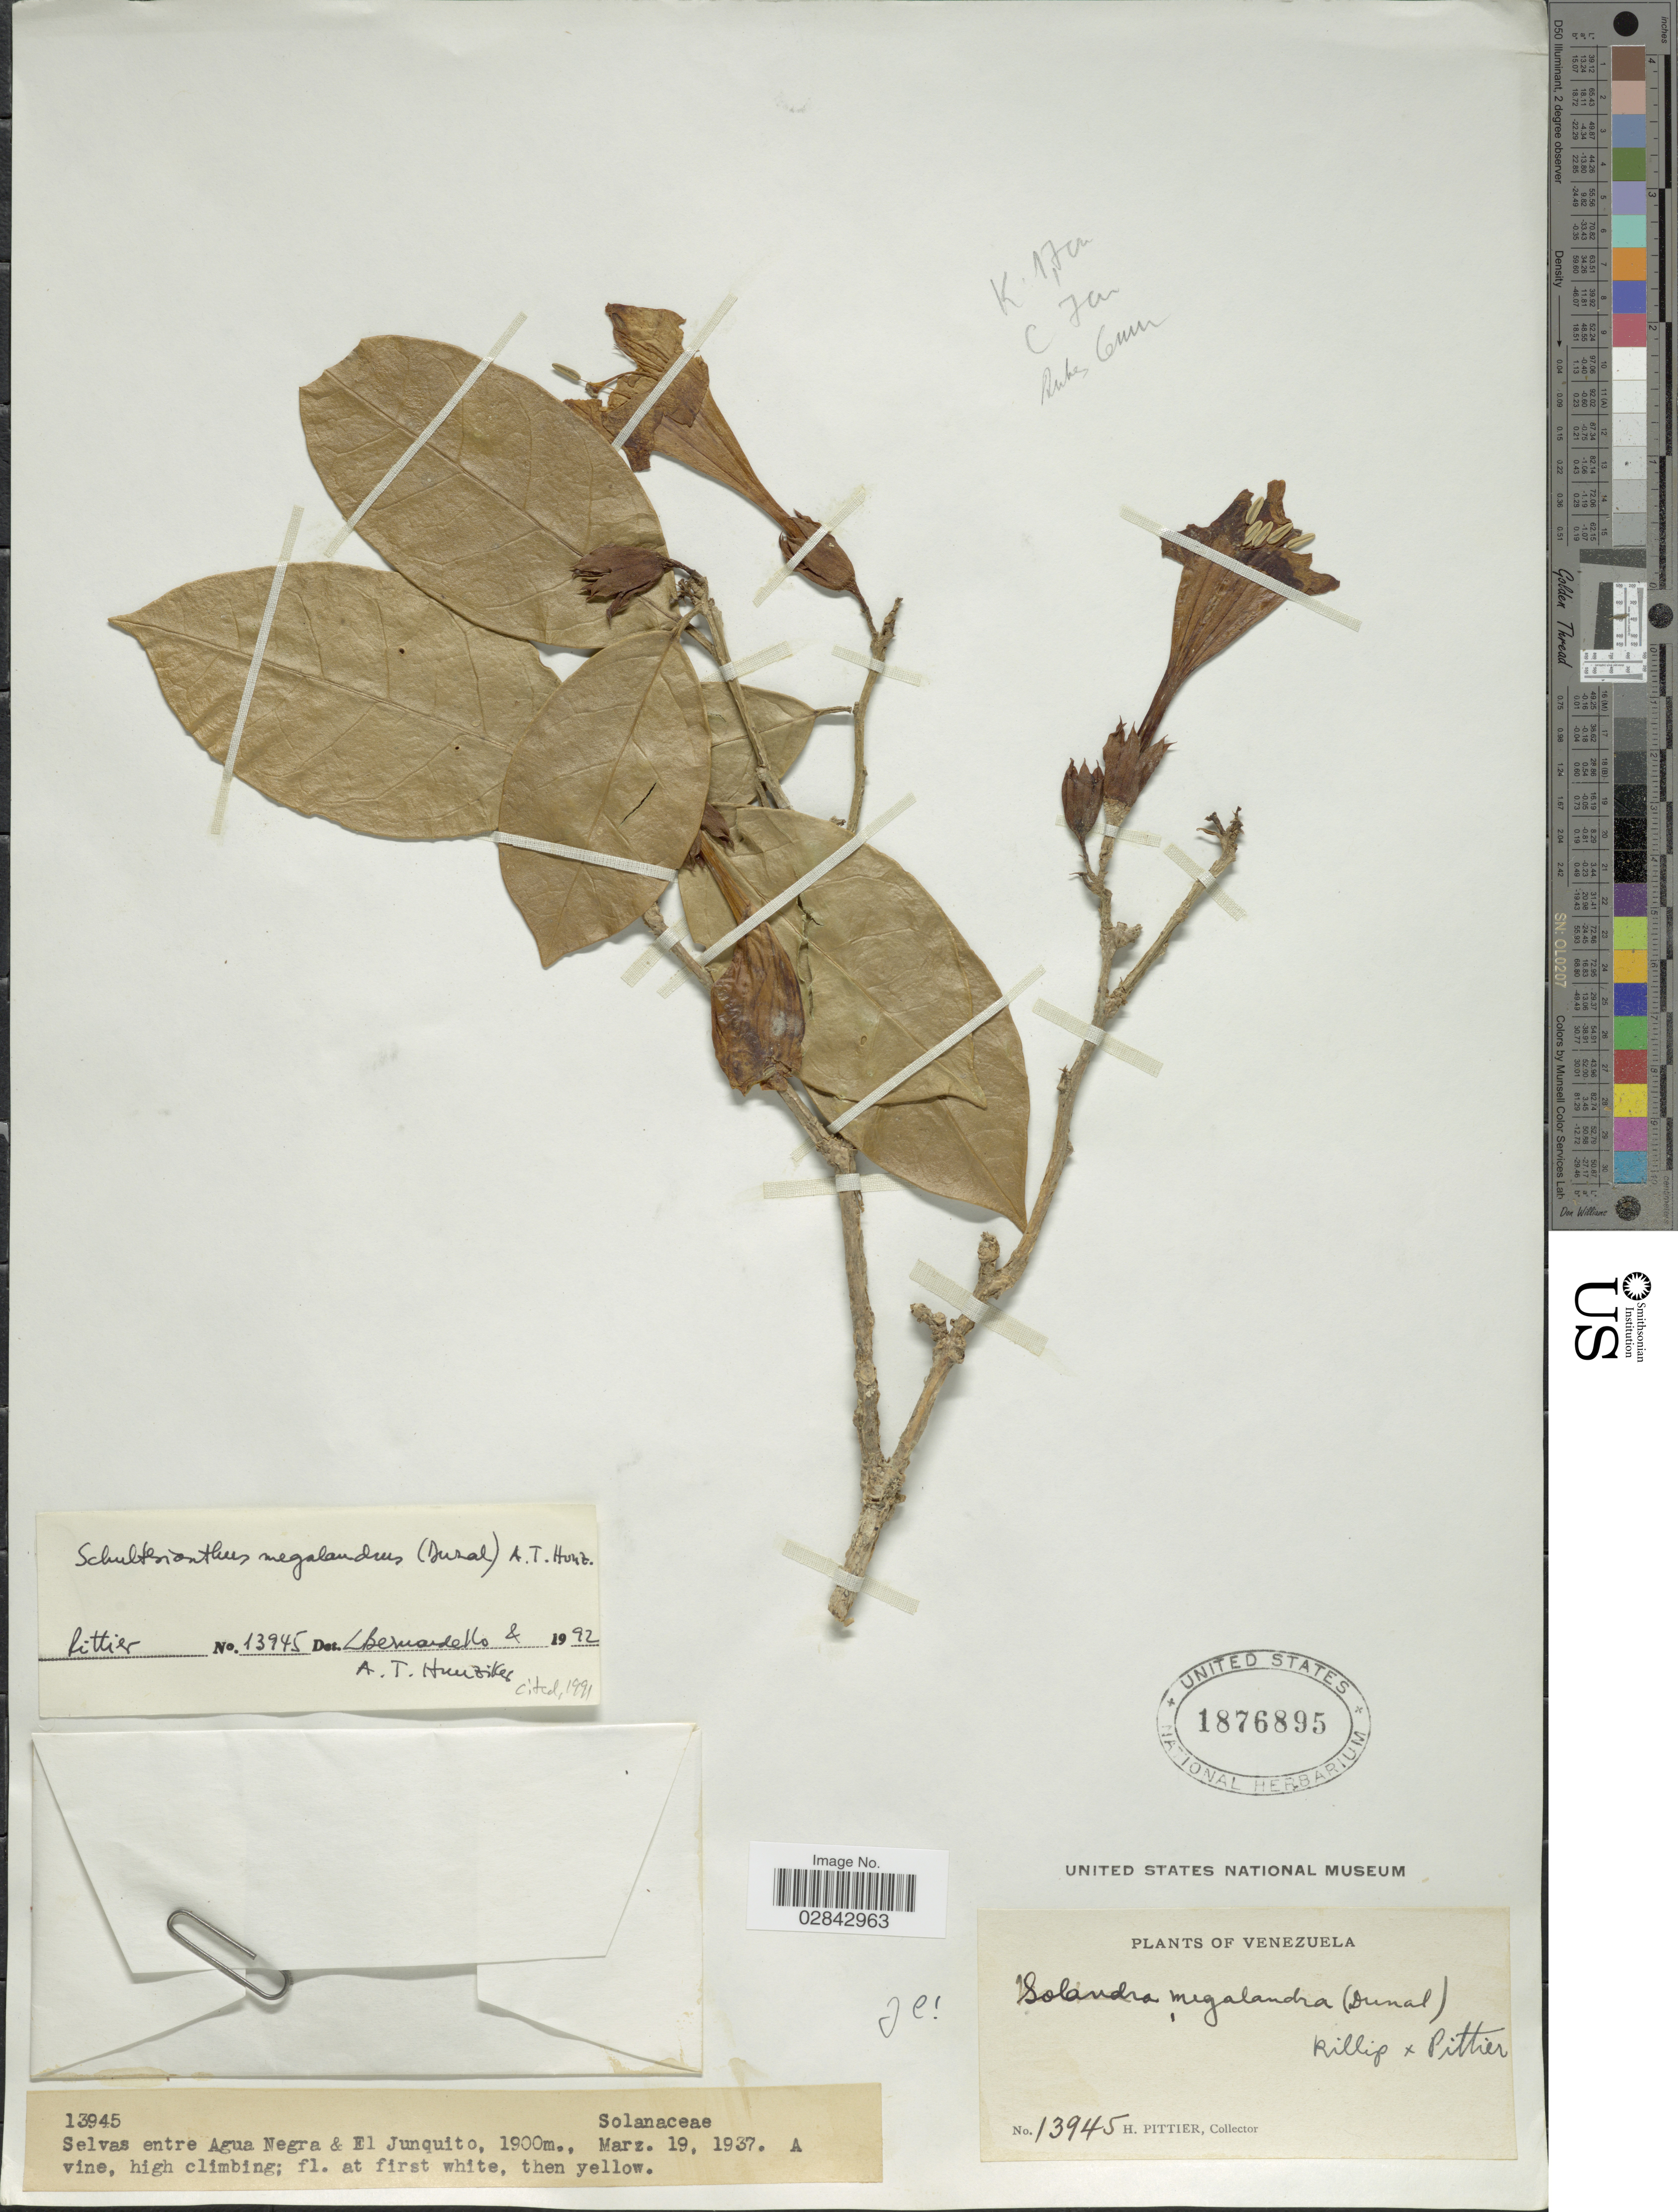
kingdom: Plantae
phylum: Tracheophyta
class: Magnoliopsida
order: Solanales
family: Solanaceae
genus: Schultesianthus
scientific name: Schultesianthus megalandrus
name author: (Dunal) Hunz.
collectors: H. F. Pittier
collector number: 13945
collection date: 1937-03-19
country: Venezuela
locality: Selvas entre Agua Negra & El Junquito.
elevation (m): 1900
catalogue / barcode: US 1876895